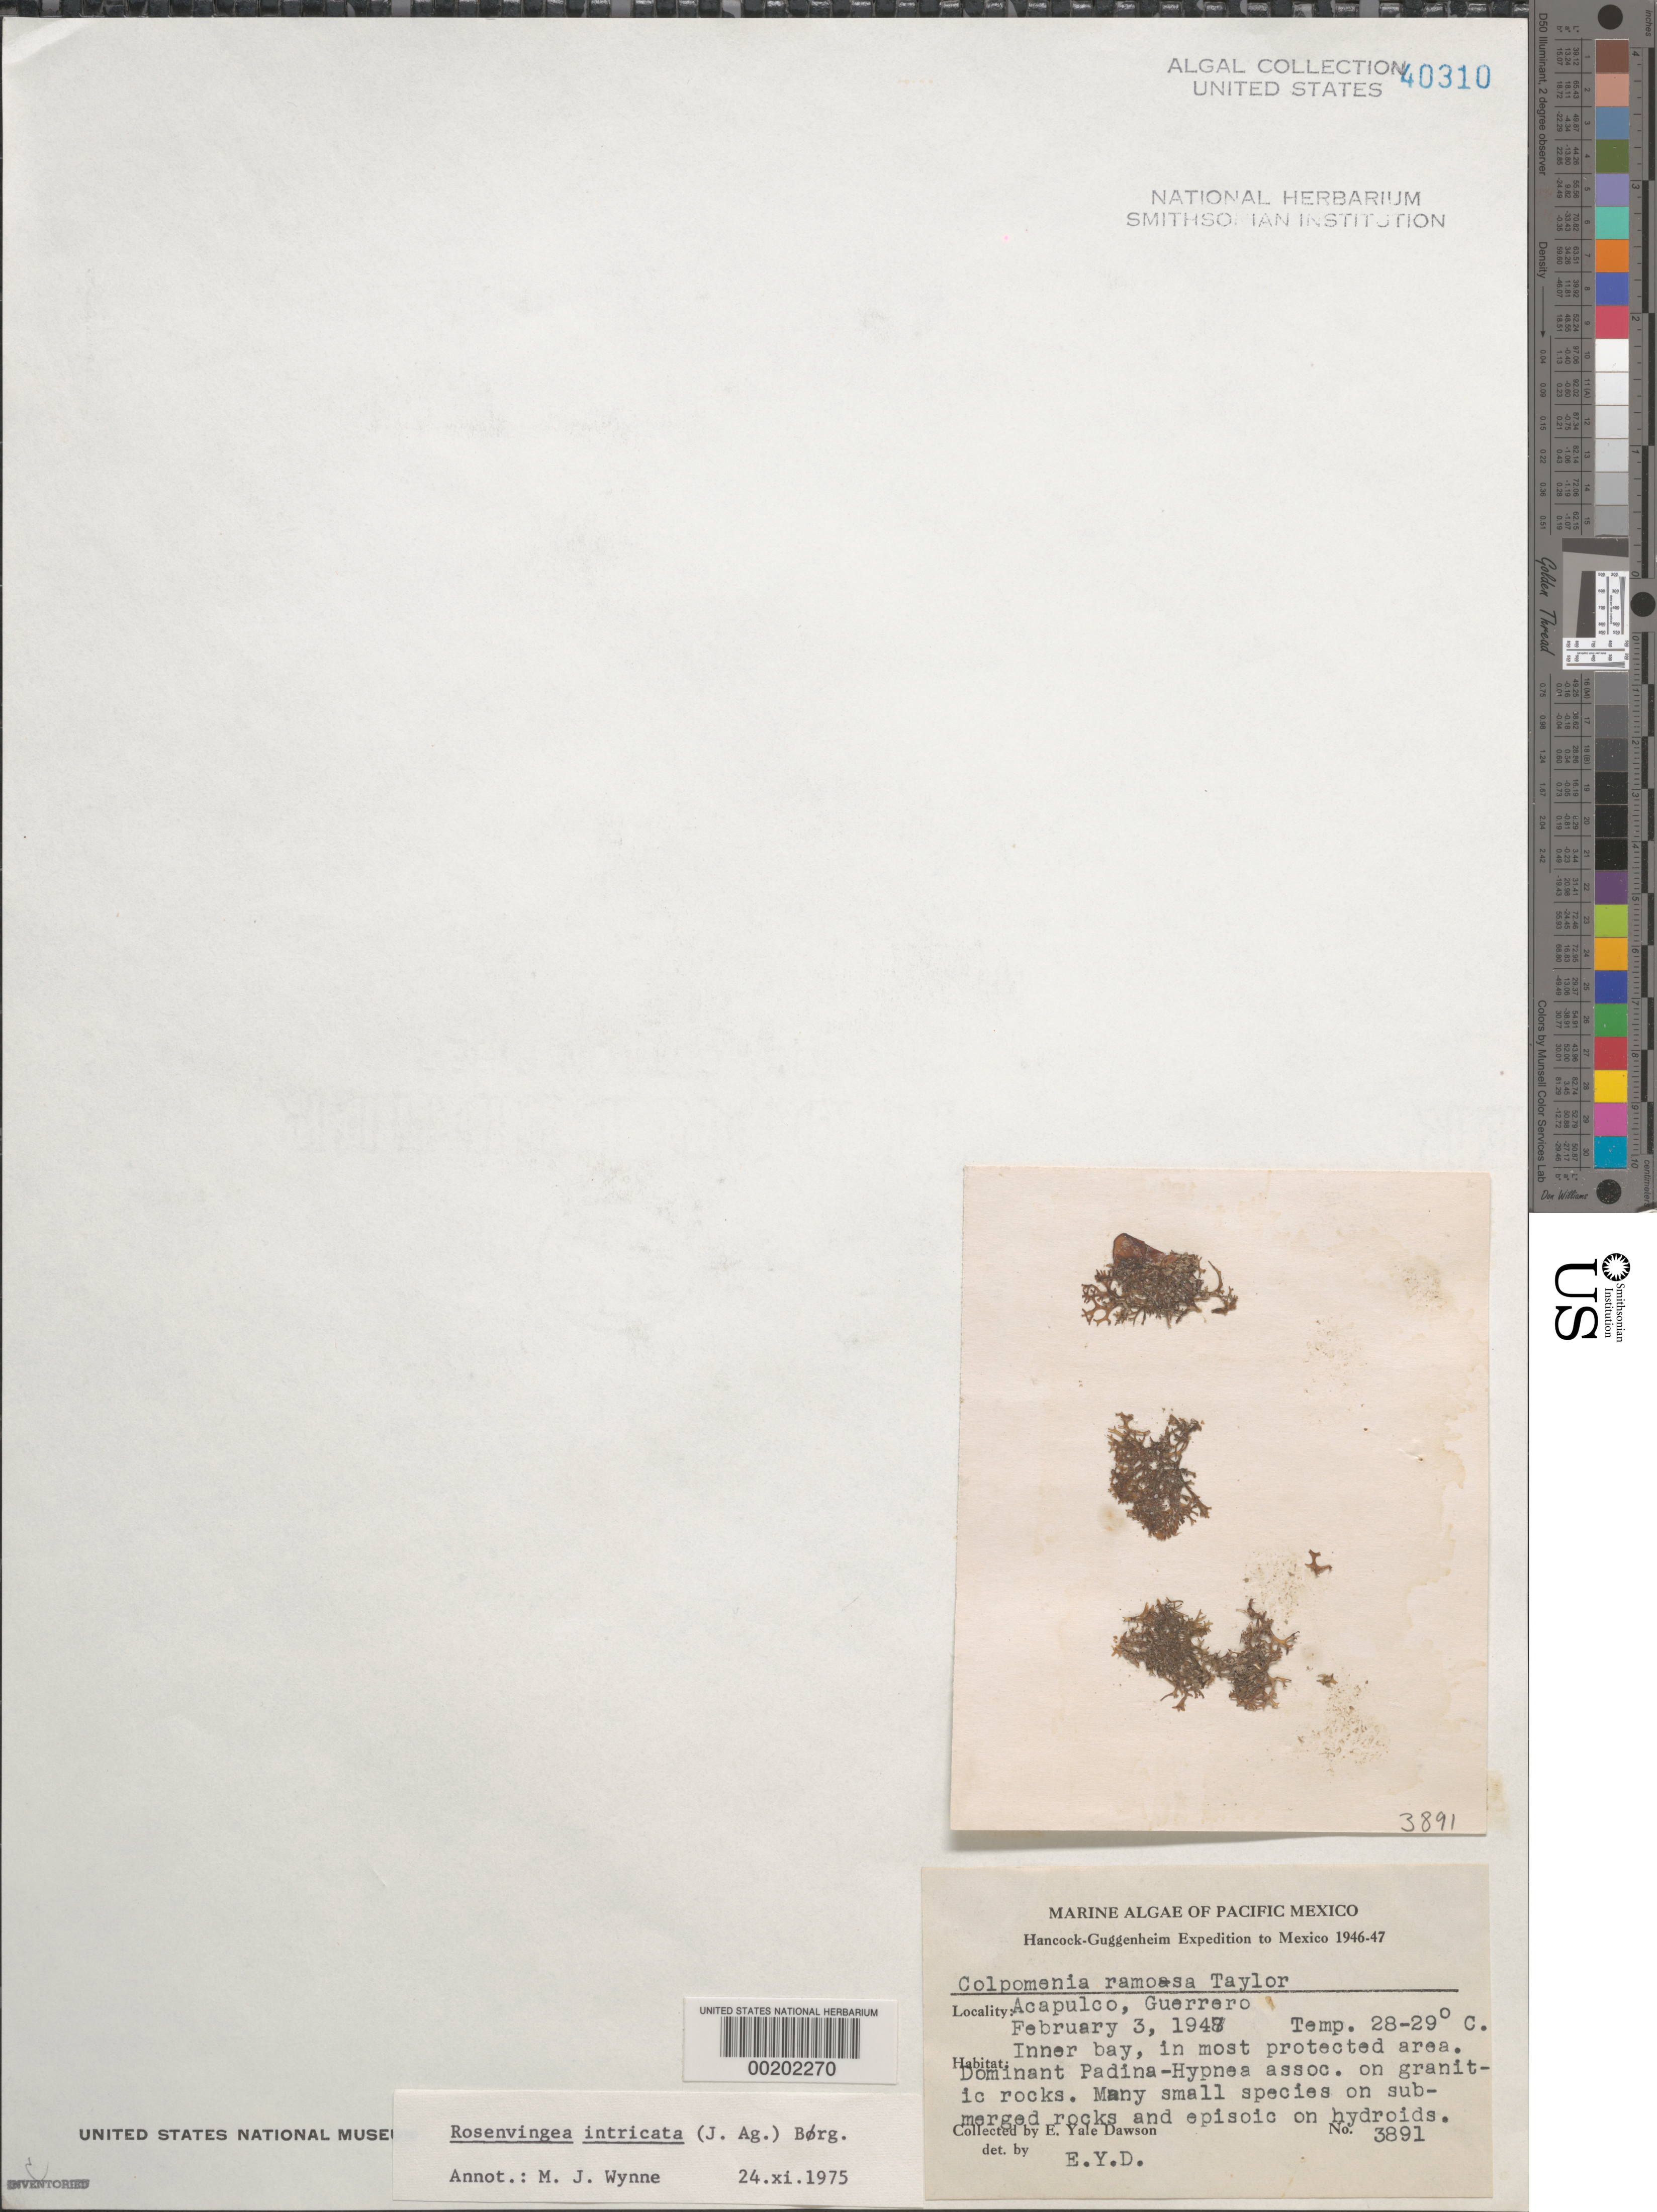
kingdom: Chromista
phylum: Ochrophyta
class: Phaeophyceae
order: Scytosiphonales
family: Scytosiphonaceae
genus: Rosenvingea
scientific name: Rosenvingea endiviifolia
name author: (Martius) M.J. Wynne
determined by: Algae name updating Project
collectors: E. Y. Dawson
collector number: EYD 3891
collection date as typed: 03 February 1947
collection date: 1947-02-03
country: Mexico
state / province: Guerrero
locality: Acapulco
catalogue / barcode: US 40310